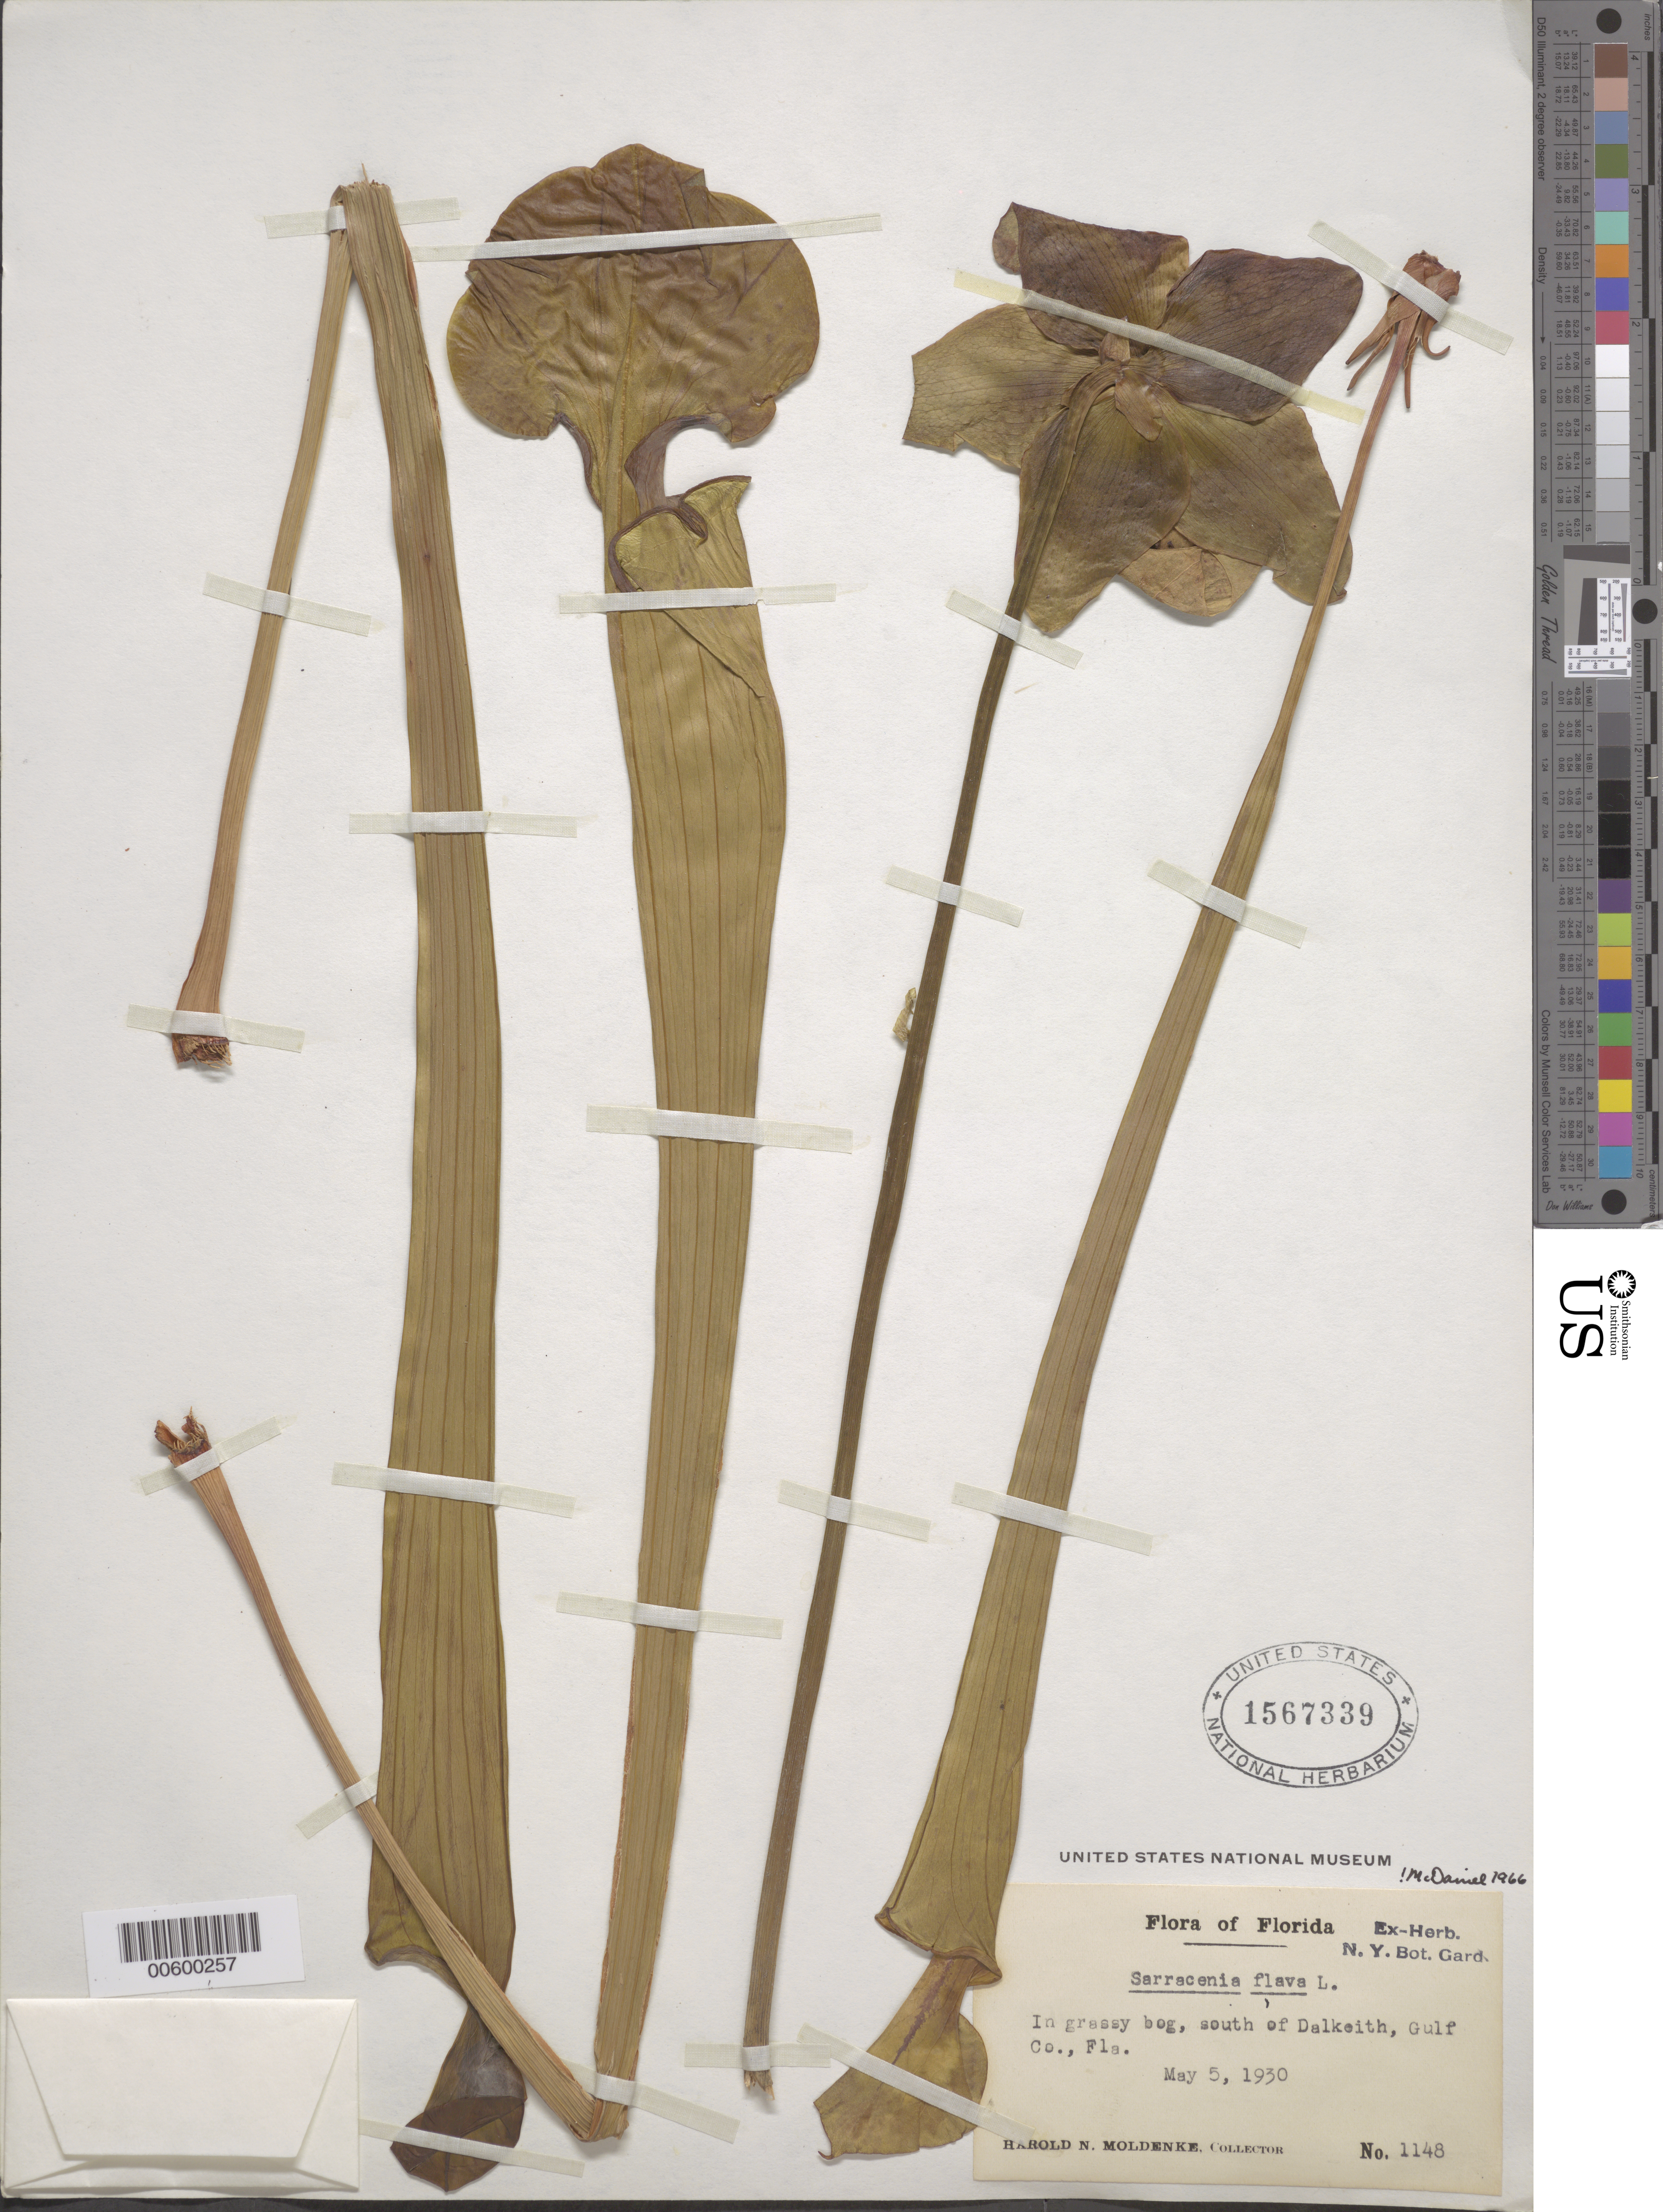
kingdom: Plantae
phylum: Tracheophyta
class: Magnoliopsida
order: Ericales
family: Sarraceniaceae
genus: Sarracenia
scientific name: Sarracenia flava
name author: L.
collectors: H. N. Moldenke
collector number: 1148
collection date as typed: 05 May 1930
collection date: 1930-05-05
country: United States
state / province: Florida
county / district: Gulf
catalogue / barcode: US 1567339